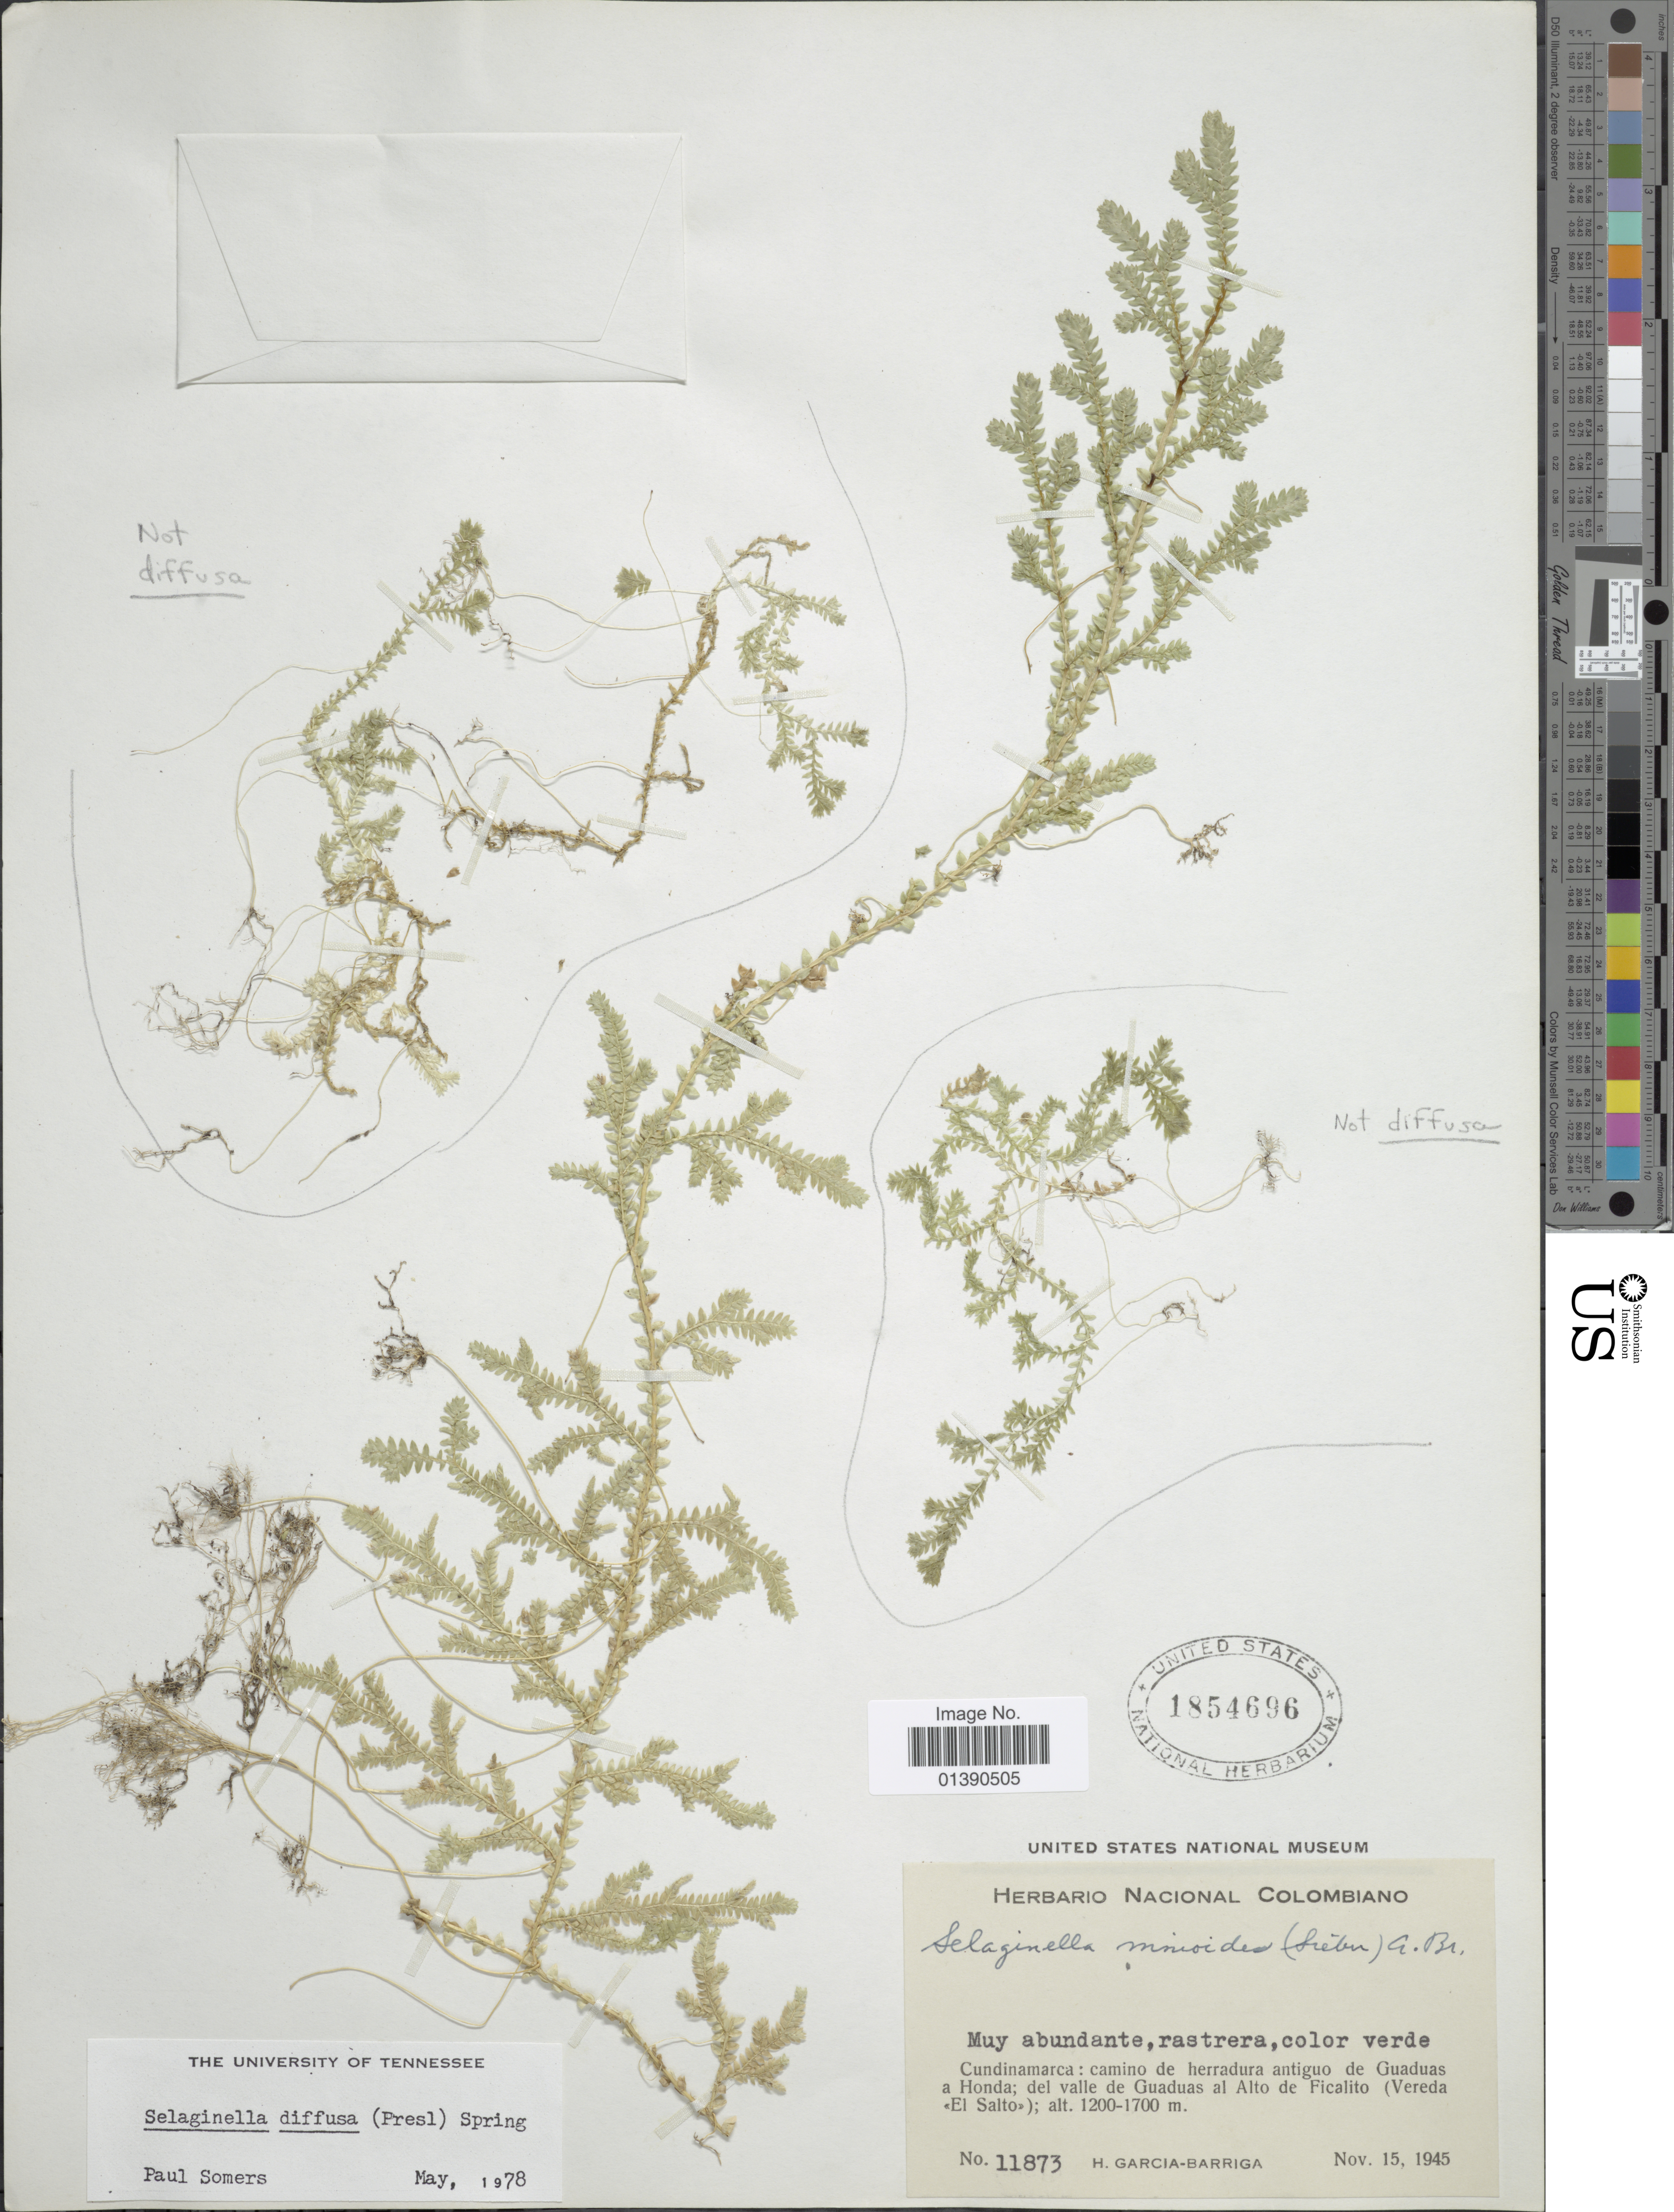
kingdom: Plantae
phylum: Tracheophyta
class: Lycopodiopsida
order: Selaginellales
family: Selaginellaceae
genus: Selaginella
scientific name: Selaginella diffusa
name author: (C. Presl) Spring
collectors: H. García Barriga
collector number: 11873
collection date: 1945-11-15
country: Colombia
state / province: Cundinamarca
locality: Camino de herradura antiguo de Guaduas a Honda; del valle de Guaduas al Alto de Ficalito (Vereda <<El Salto>>)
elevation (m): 1200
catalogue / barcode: US 1854696